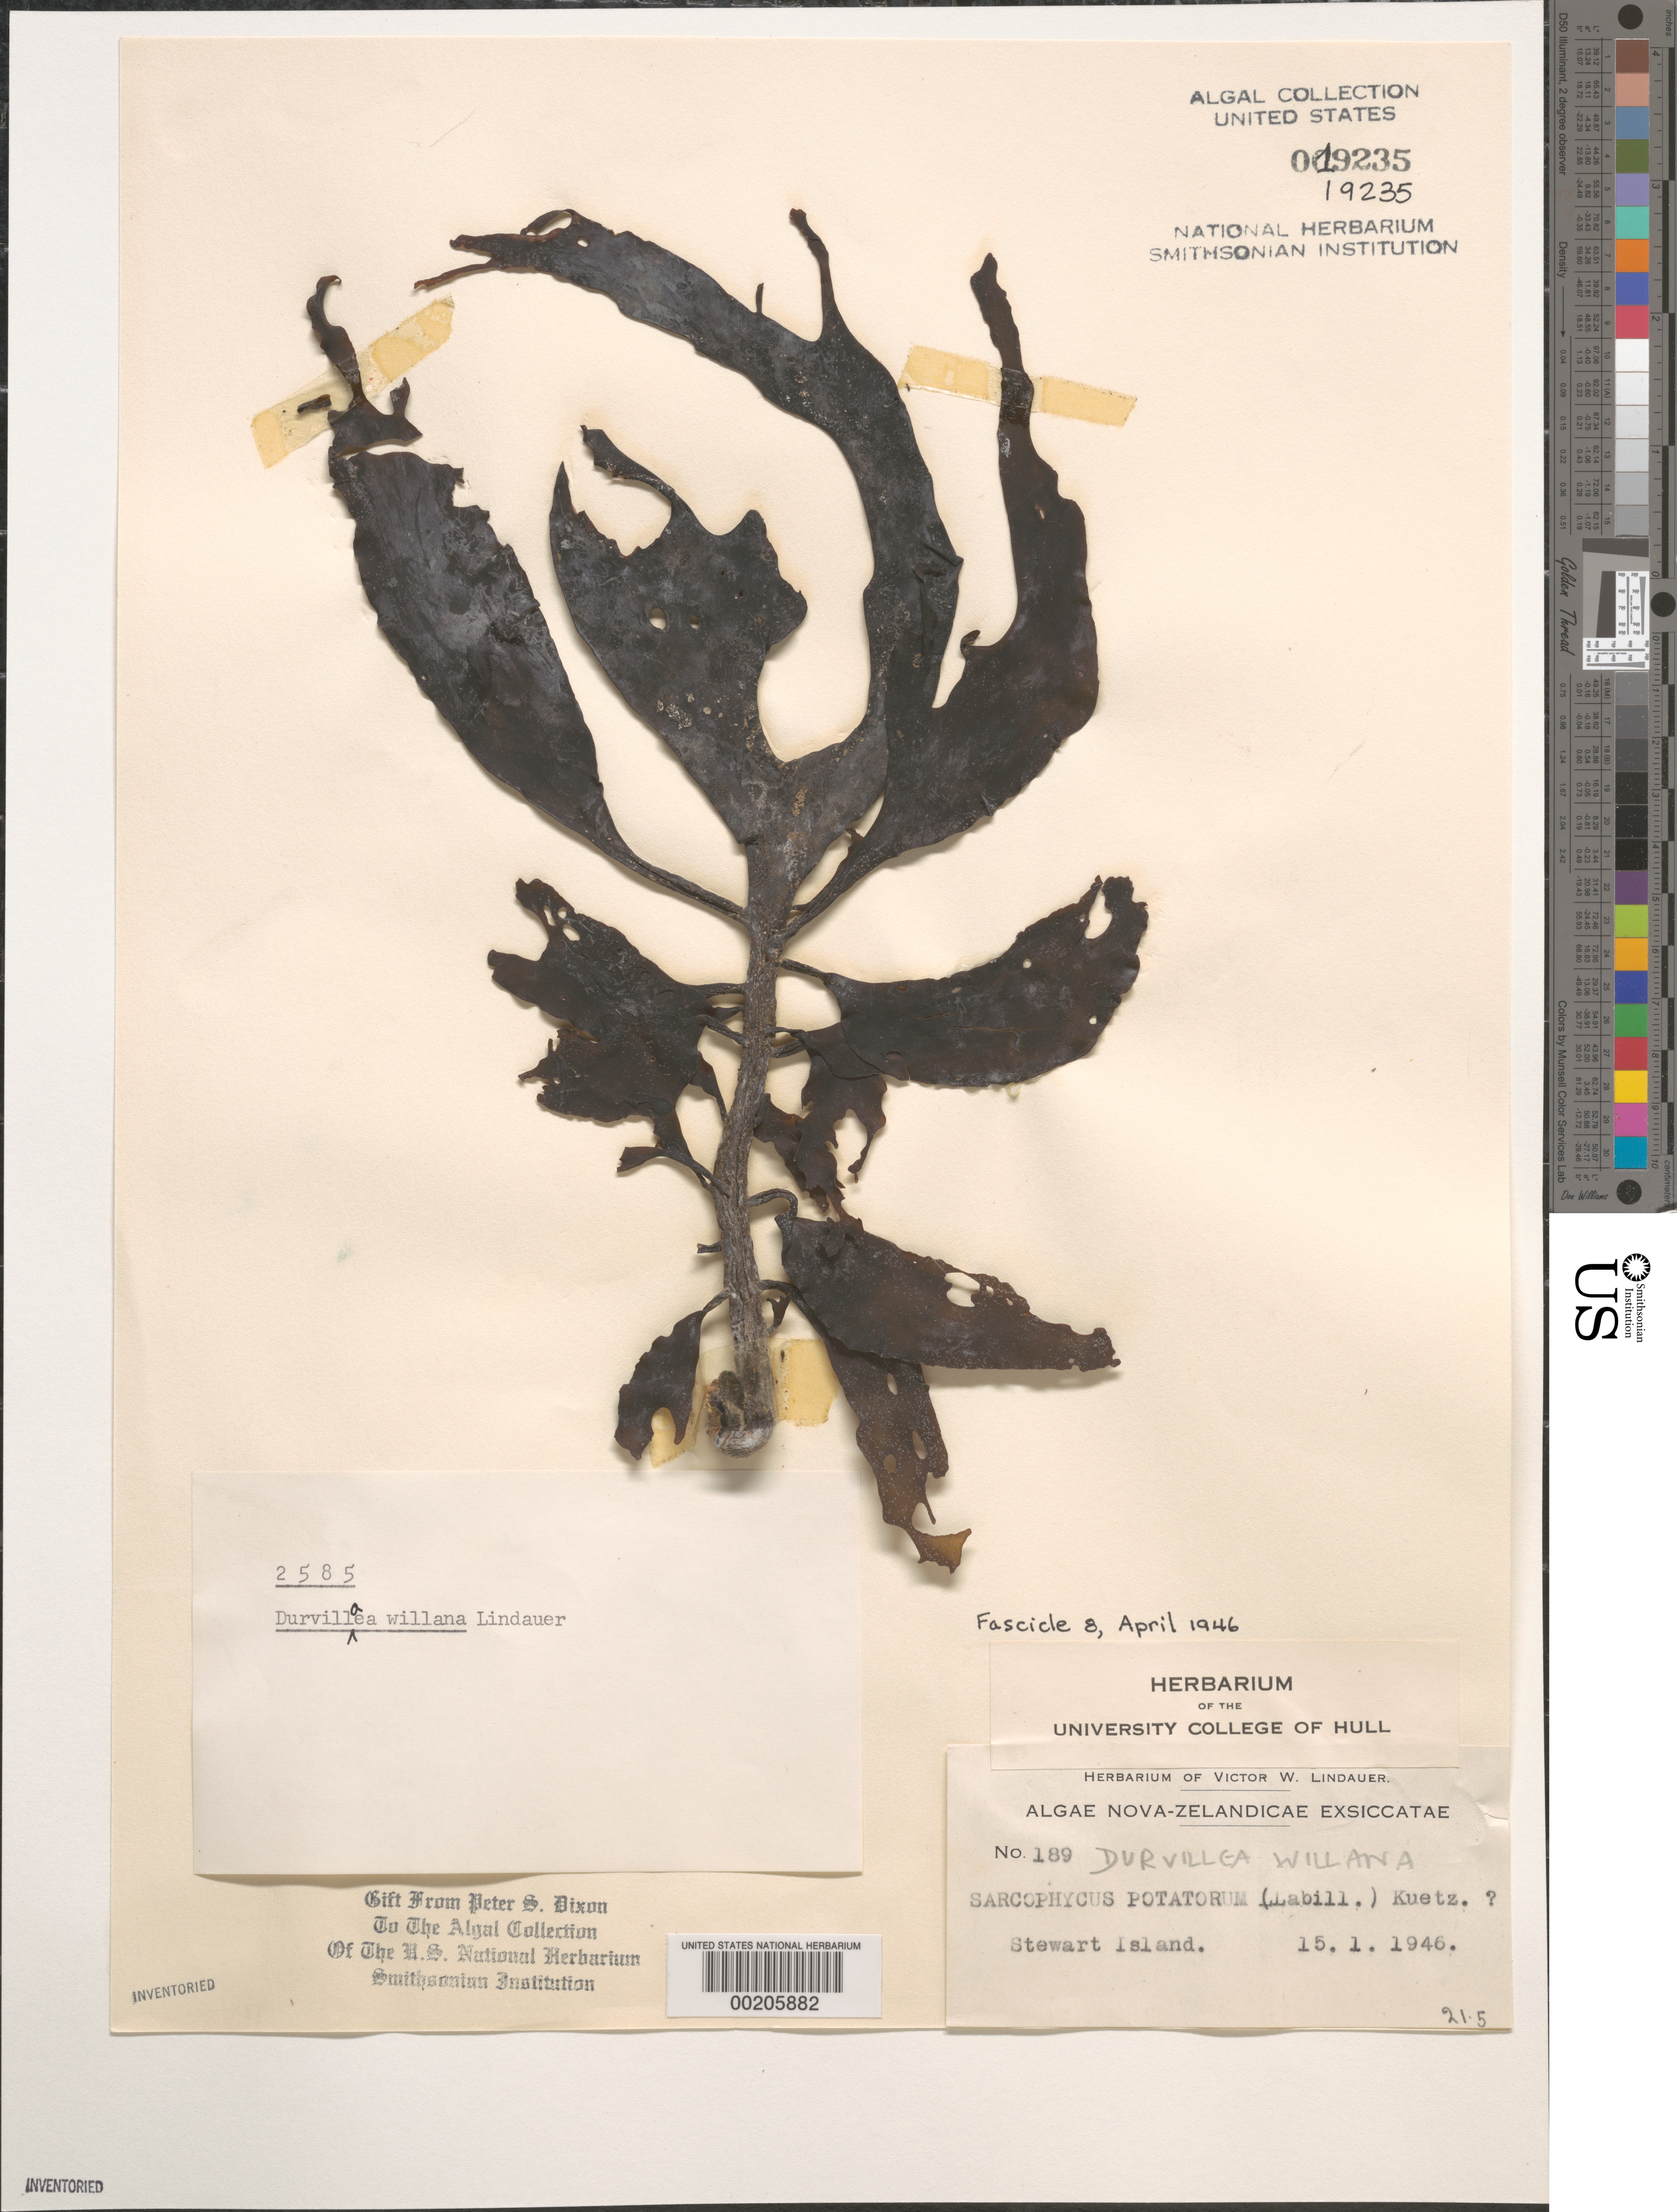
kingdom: Chromista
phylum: Ochrophyta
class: Phaeophyceae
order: Fucales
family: Durvillaeaceae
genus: Durvillaea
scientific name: Durvillaea willana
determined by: Dixon, P. S.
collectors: V. Lindauer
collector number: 189 & PSD 2585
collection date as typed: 15 Jan 1946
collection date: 1946-01-15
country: New Zealand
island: Stewart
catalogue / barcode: US 19235